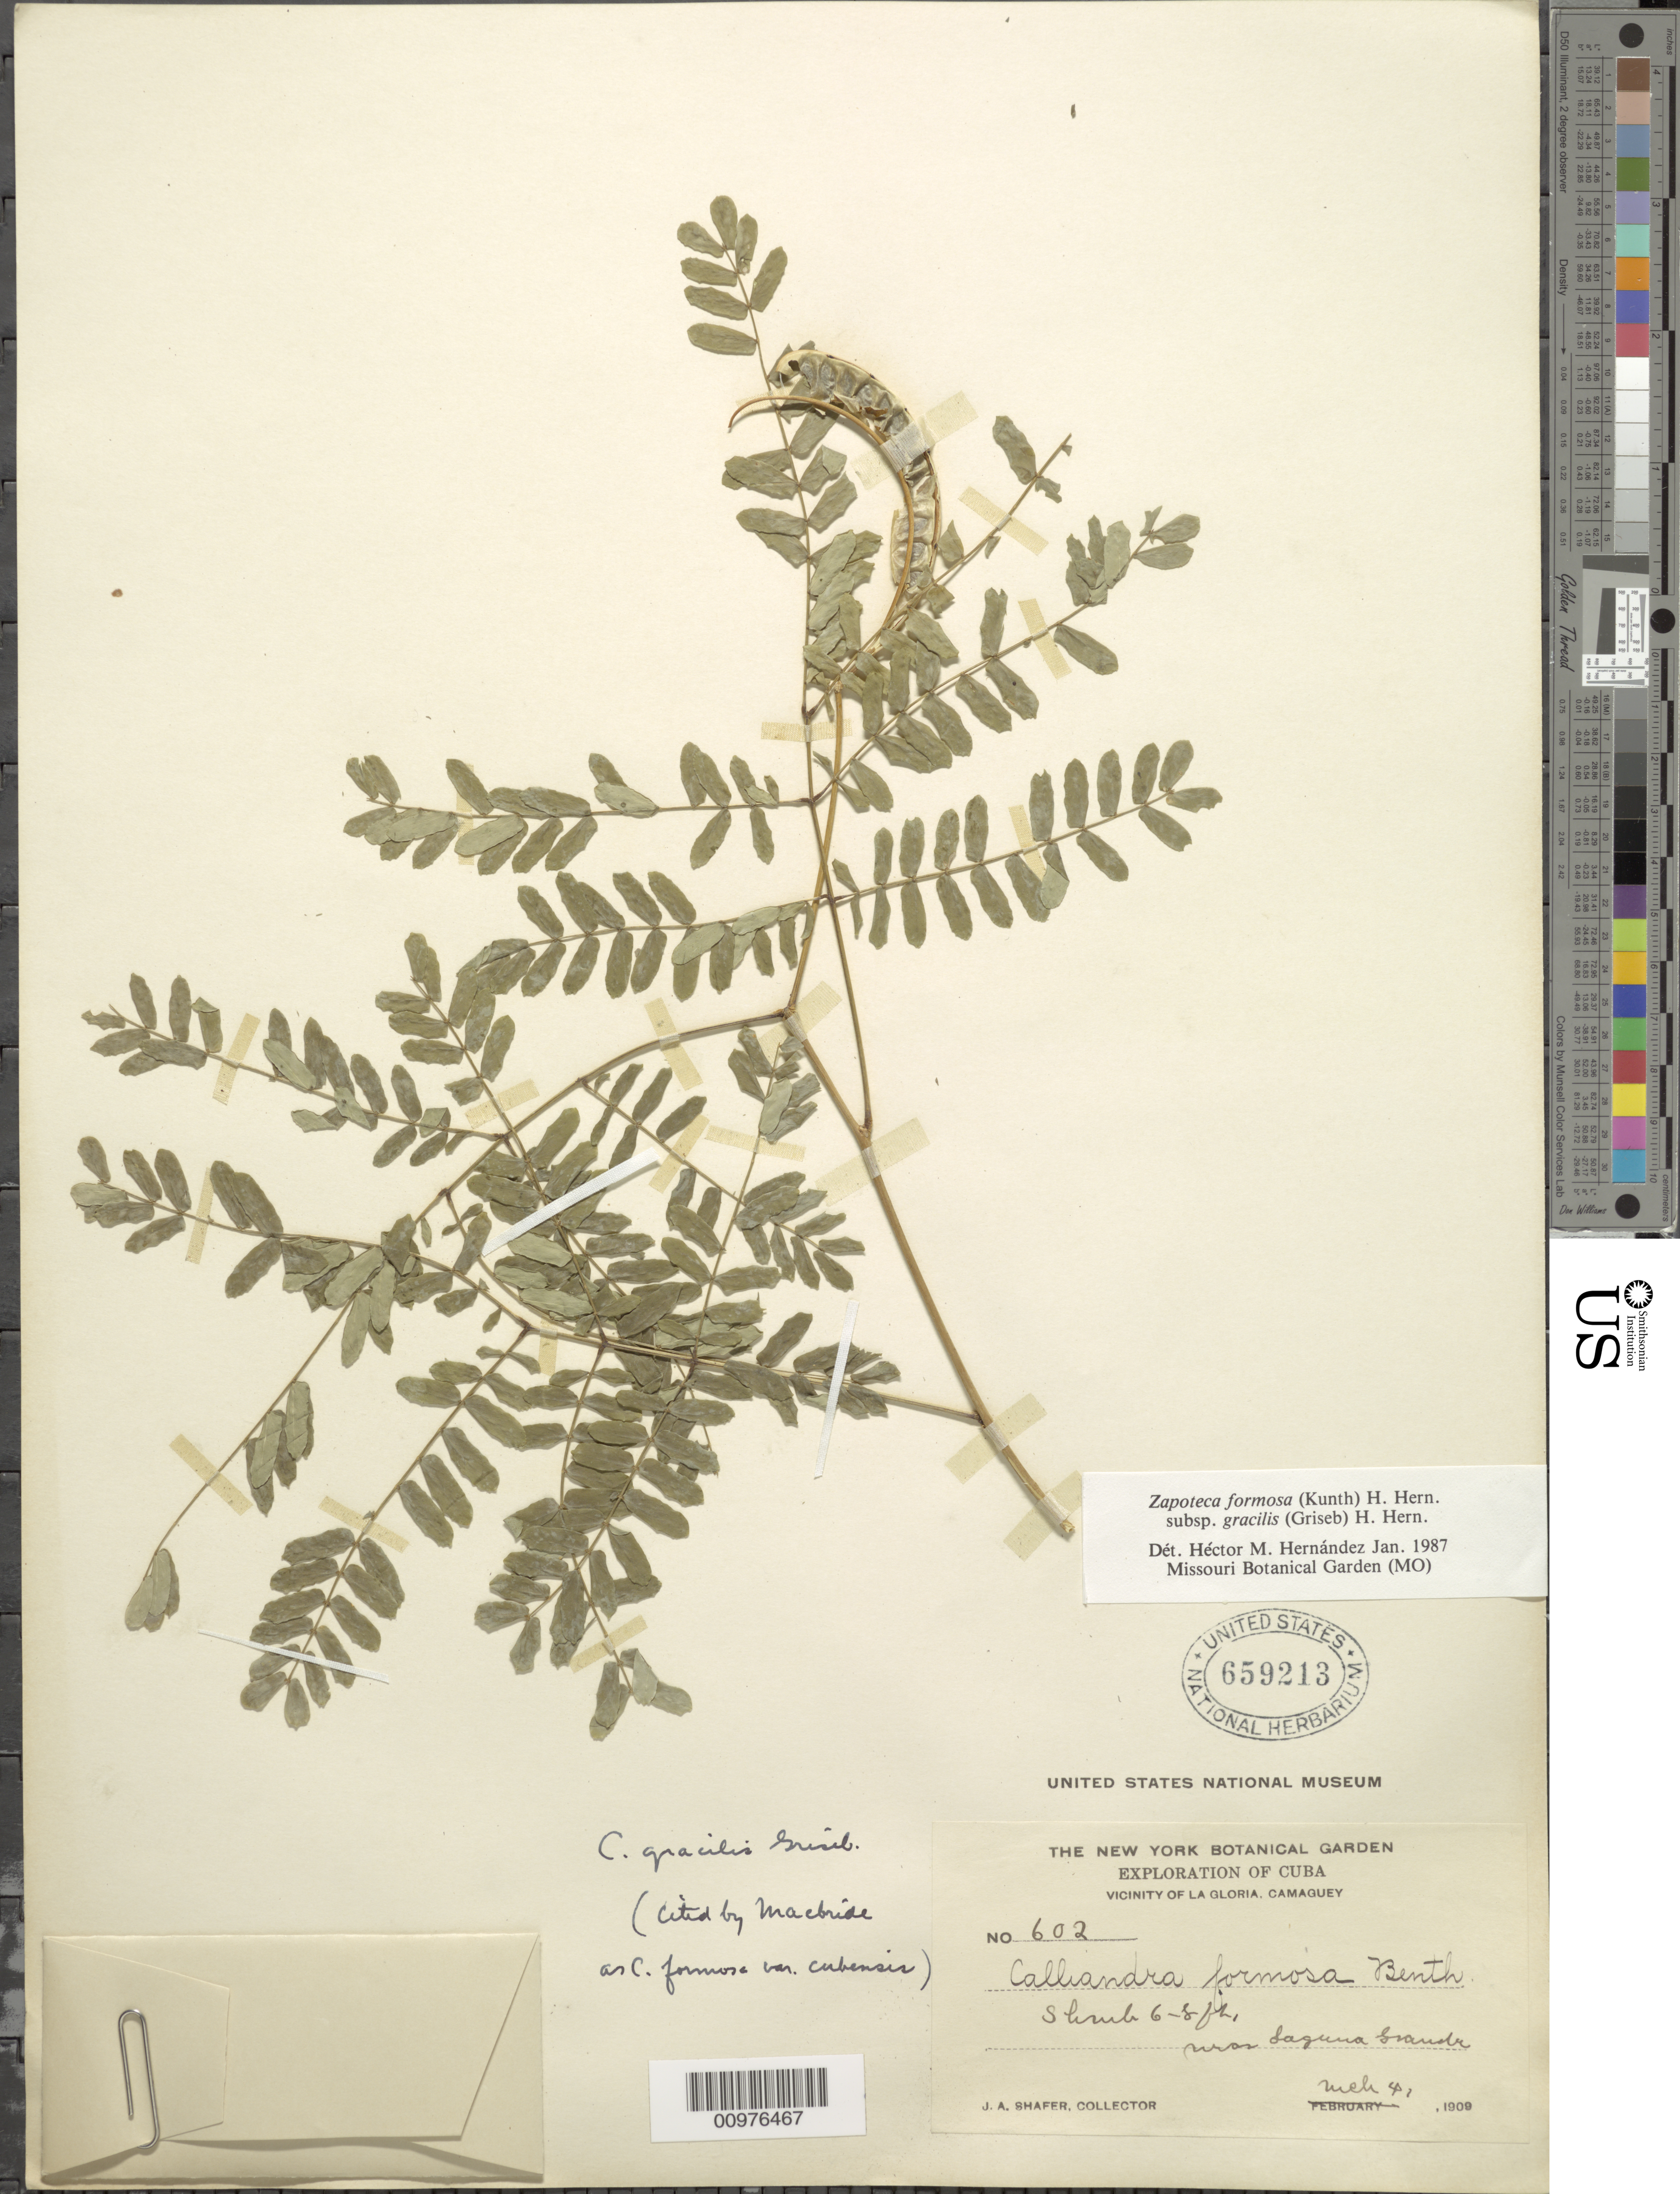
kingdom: Plantae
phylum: Tracheophyta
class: Magnoliopsida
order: Fabales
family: Fabaceae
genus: Zapoteca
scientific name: Zapoteca formosa subsp. gracilis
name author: (Griseb.) H.M. Hern.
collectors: J. A. Shafer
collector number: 602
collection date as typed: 04 Mar 1909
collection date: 1909-03-04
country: Cuba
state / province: Camagüey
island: Cuba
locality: Vicinity of La Gloria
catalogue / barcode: US 659213